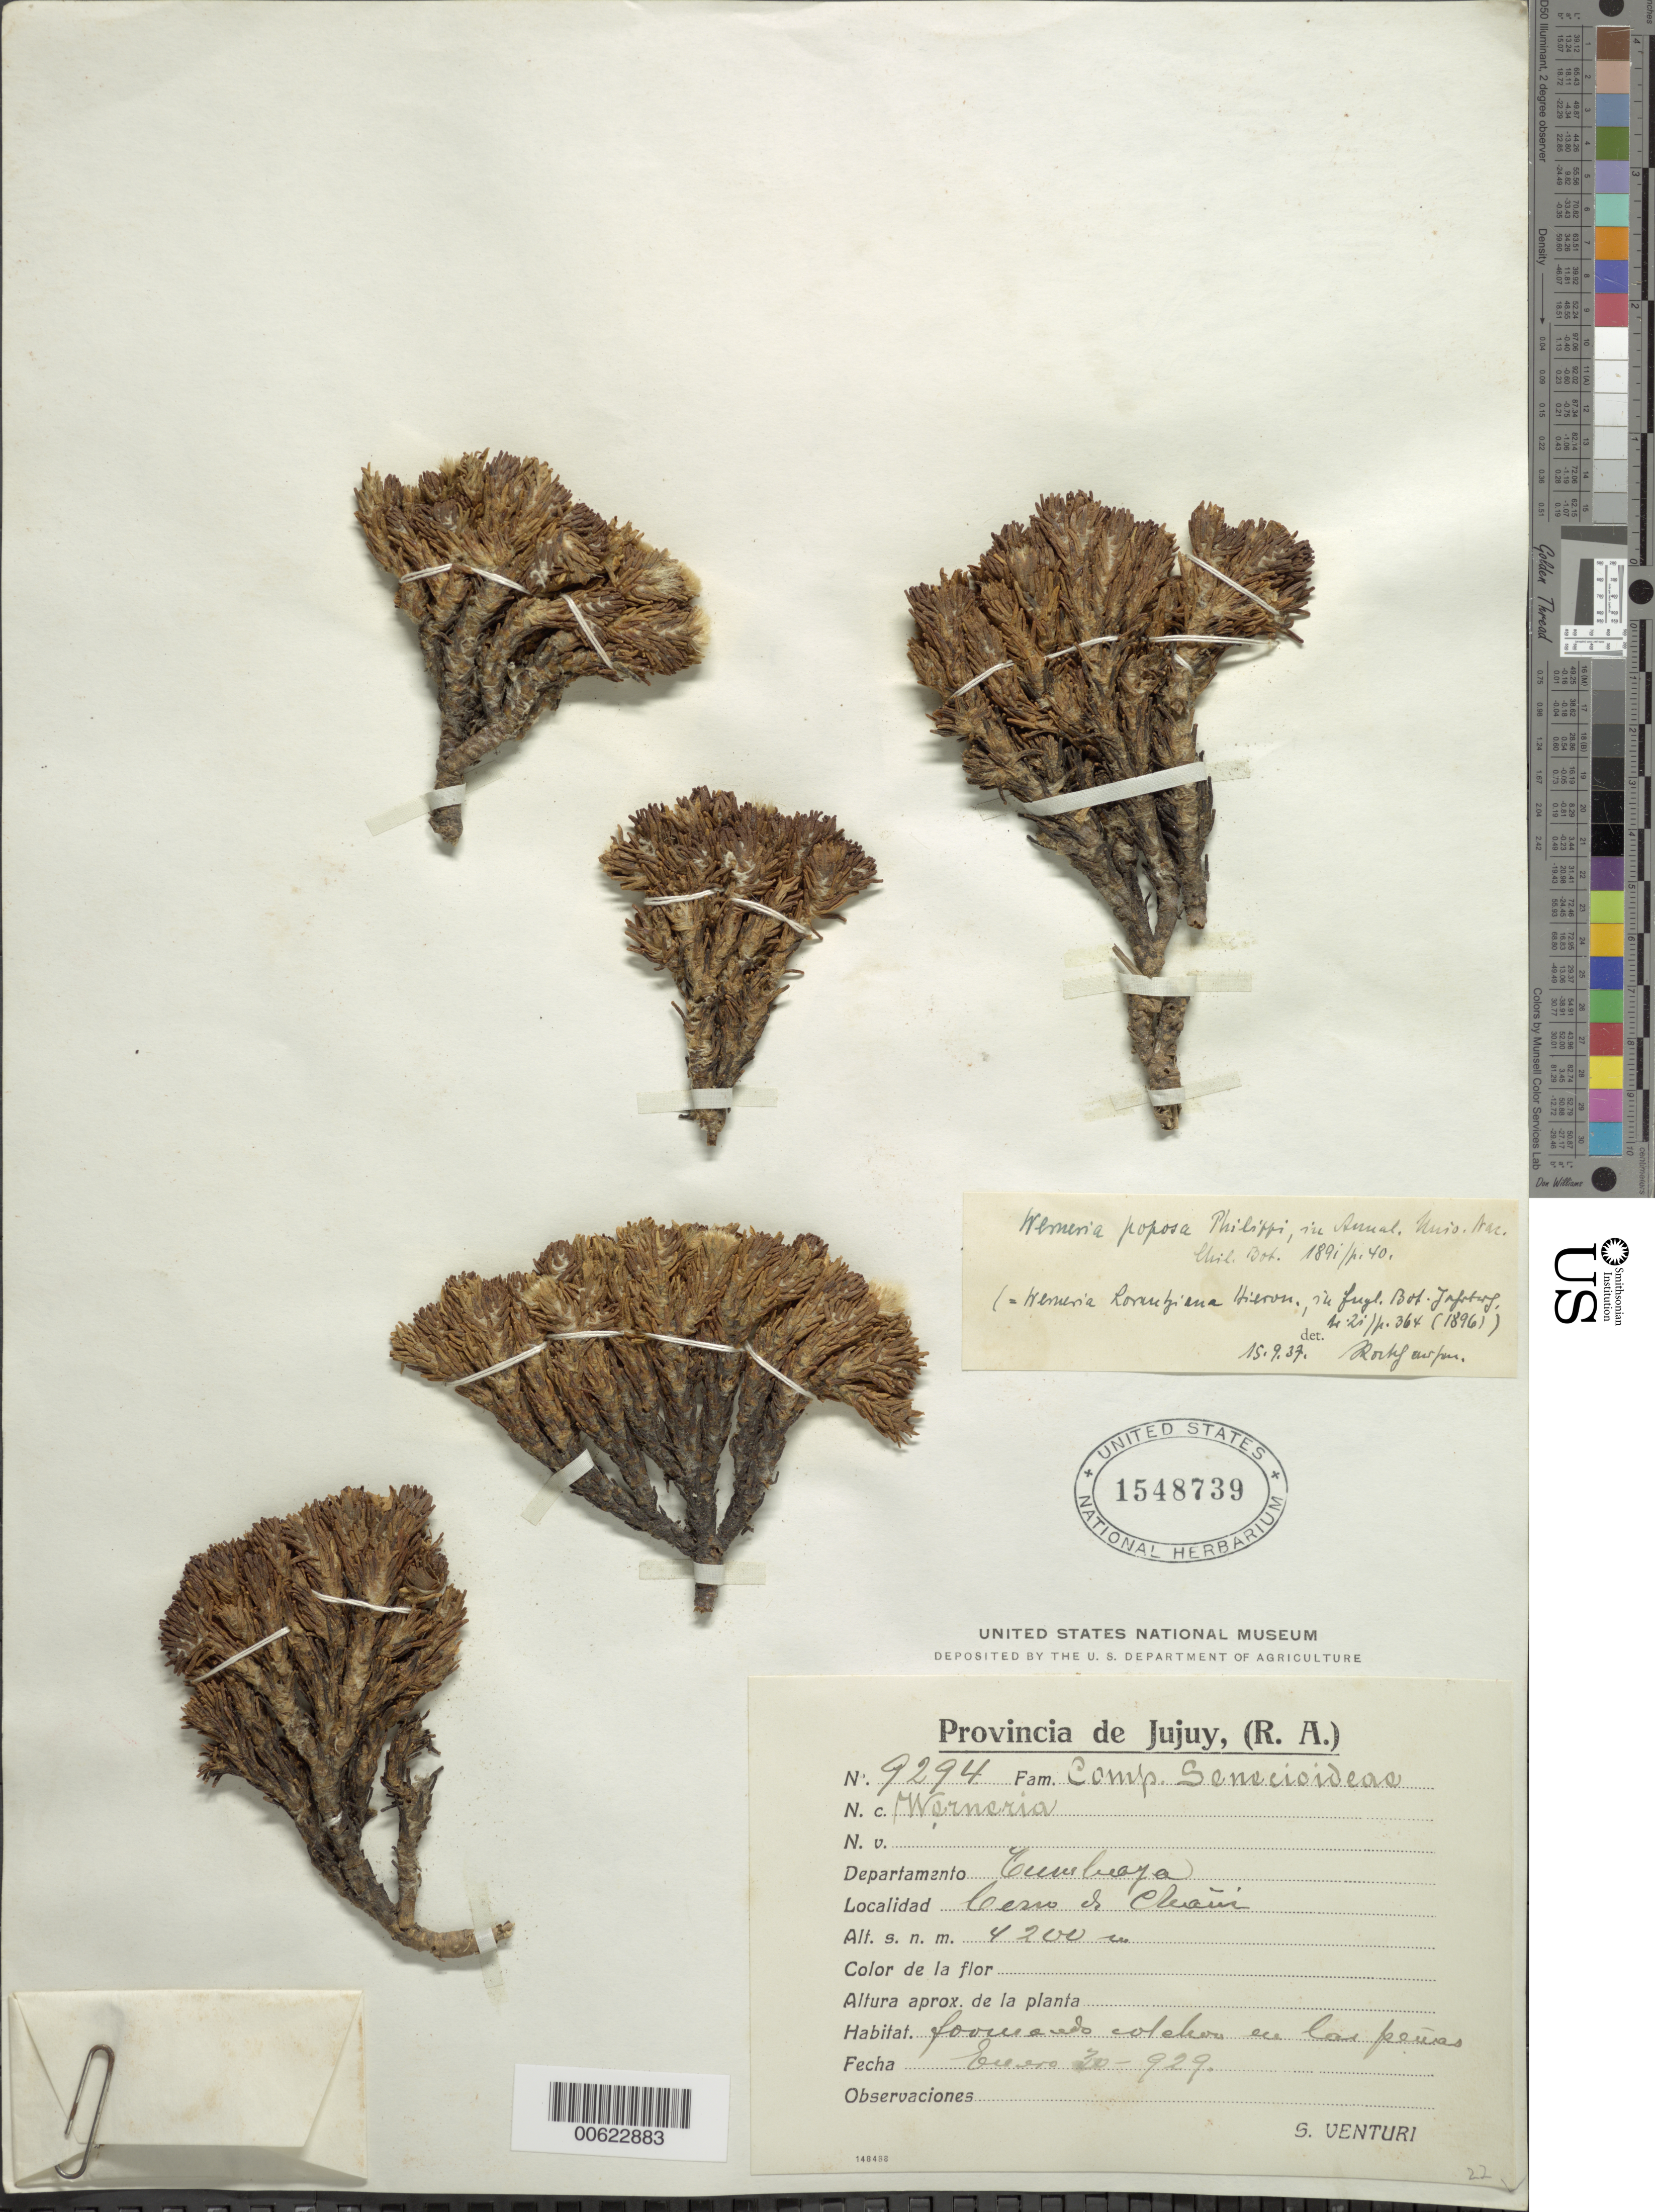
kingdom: Plantae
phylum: Tracheophyta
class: Magnoliopsida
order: Asterales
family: Asteraceae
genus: Xenophyllum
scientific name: Xenophyllum poposum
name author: (Phil.) V.A. Funk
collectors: S. Venturi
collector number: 9294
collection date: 1929-01-30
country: Argentina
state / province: Jujuy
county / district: Tumbaya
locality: Tumbaya, Cerro de Chañi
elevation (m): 4200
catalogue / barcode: US 1548739